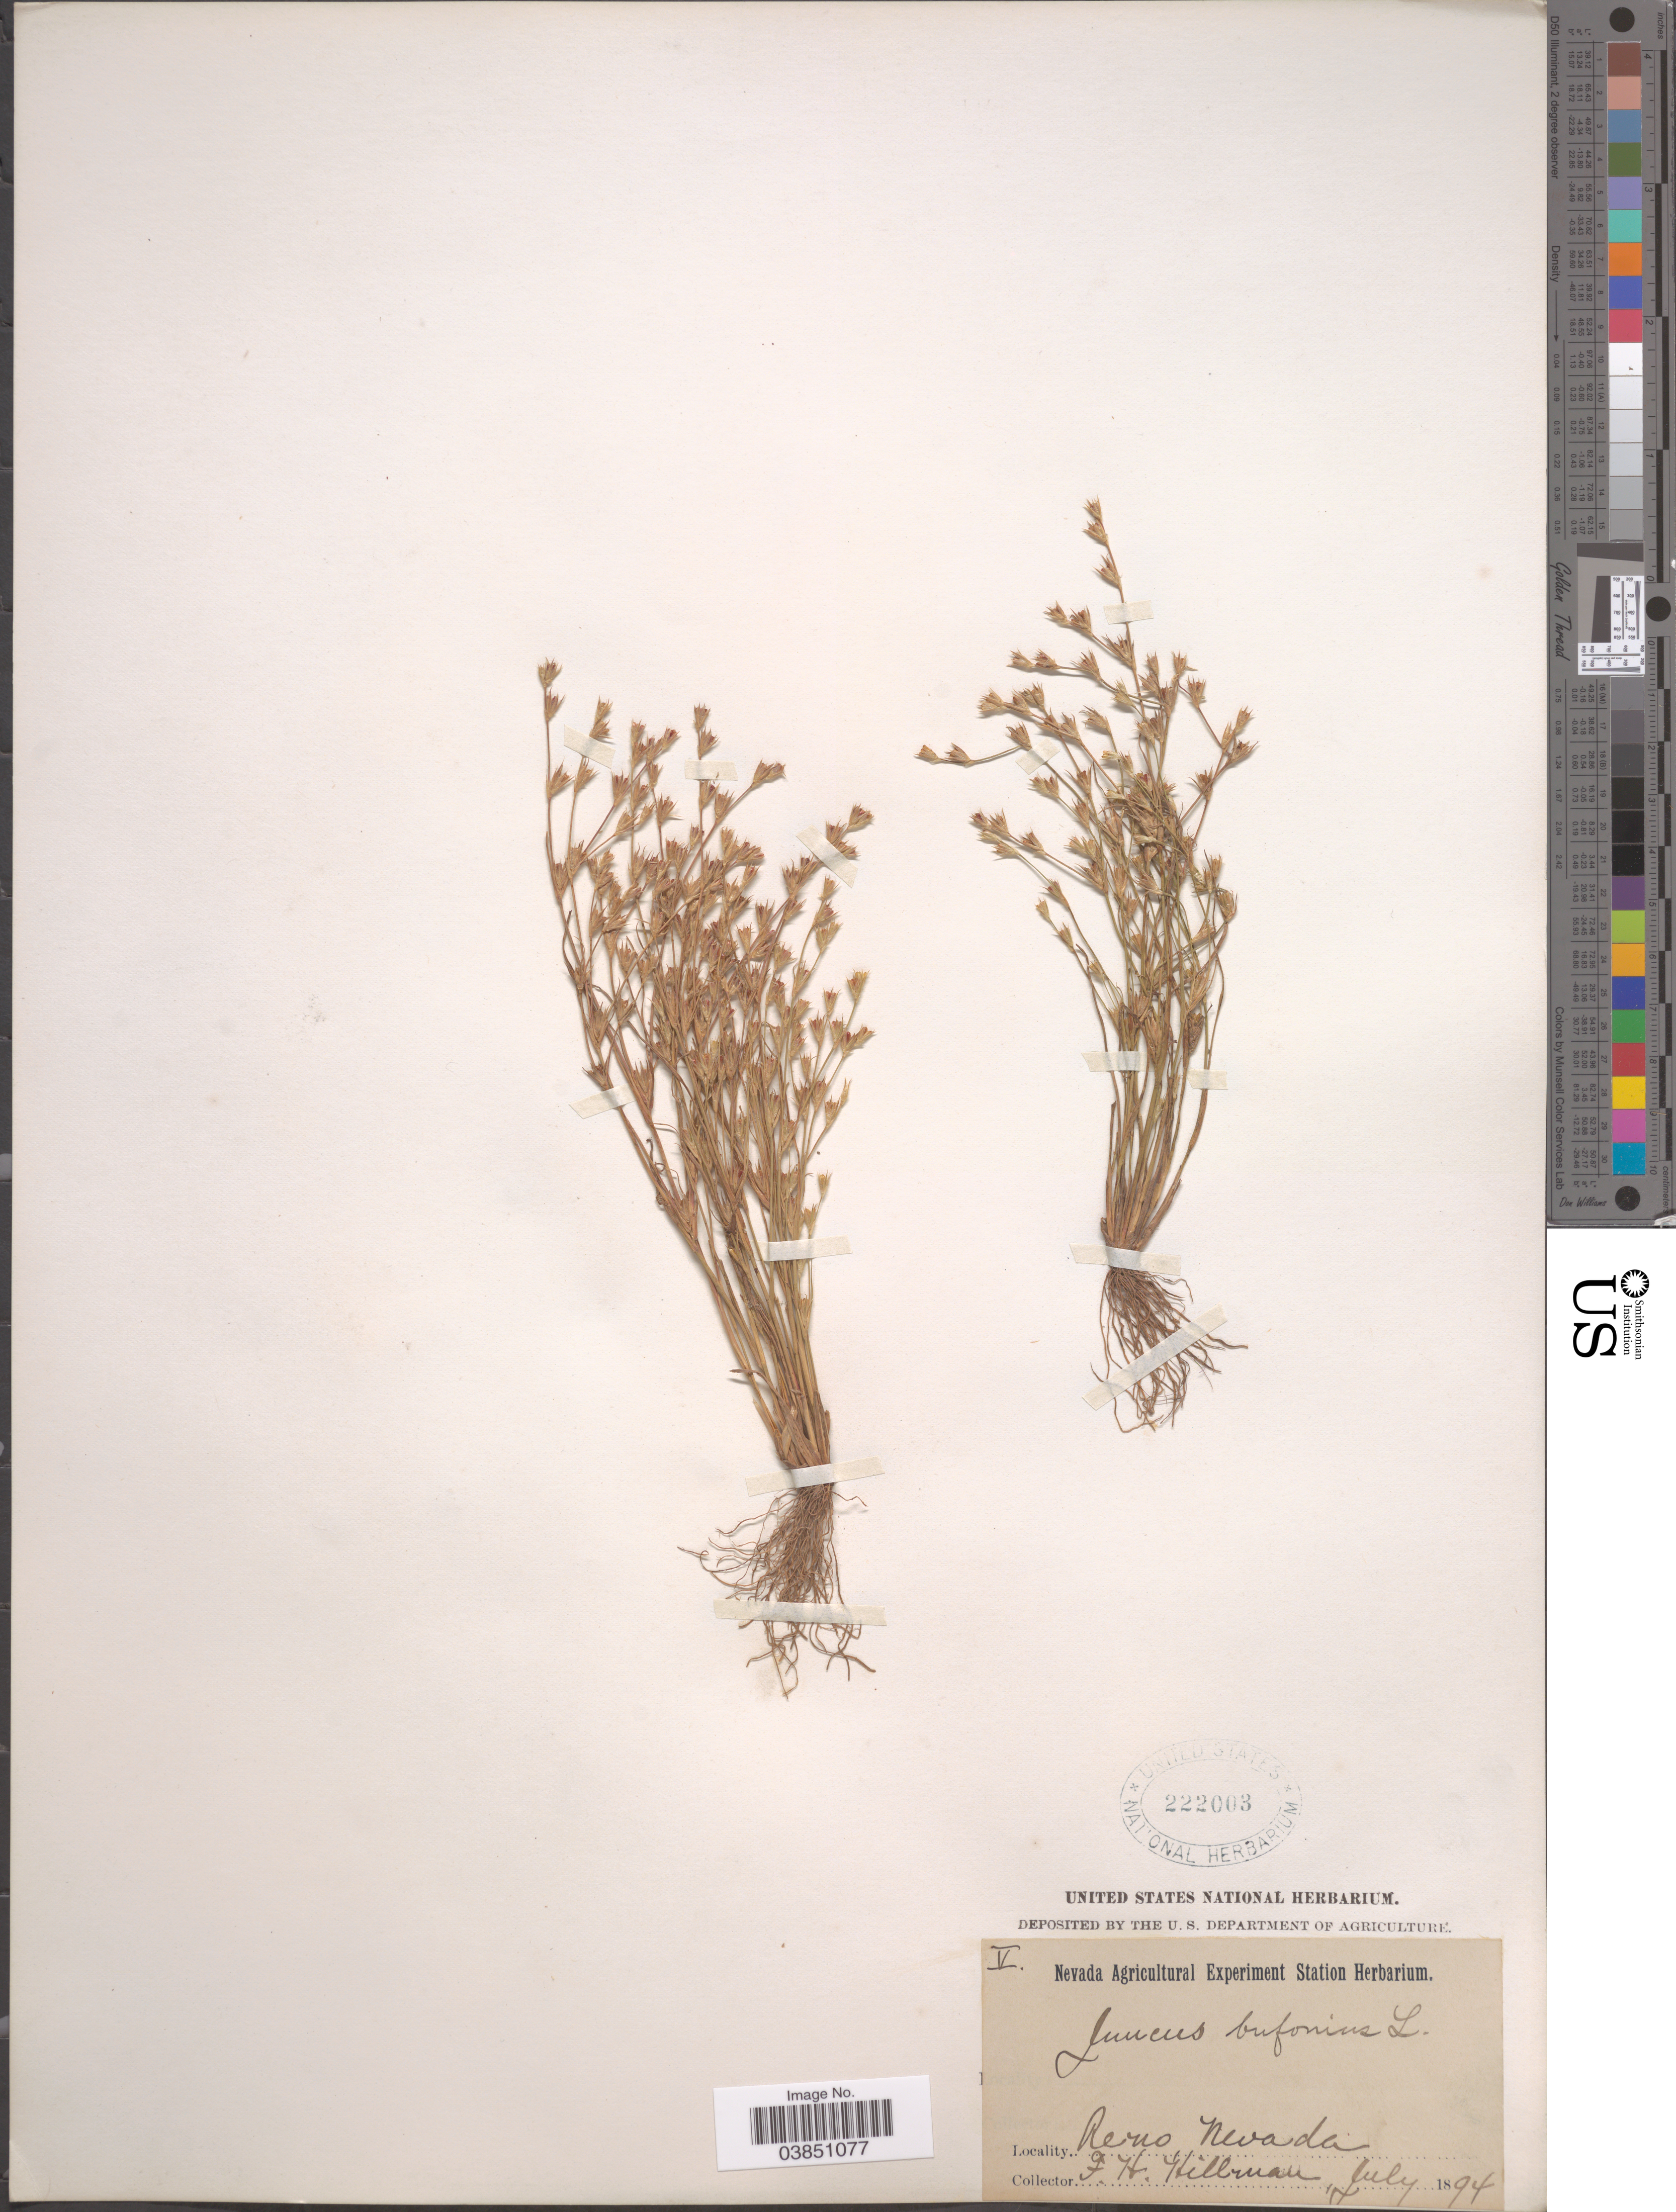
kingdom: Plantae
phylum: Tracheophyta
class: Liliopsida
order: Poales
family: Juncaceae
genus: Juncus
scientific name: Juncus bufonius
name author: L.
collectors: F. Hillman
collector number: V ?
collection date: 1894-07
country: United States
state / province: Nevada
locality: Reno.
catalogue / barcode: US 222003